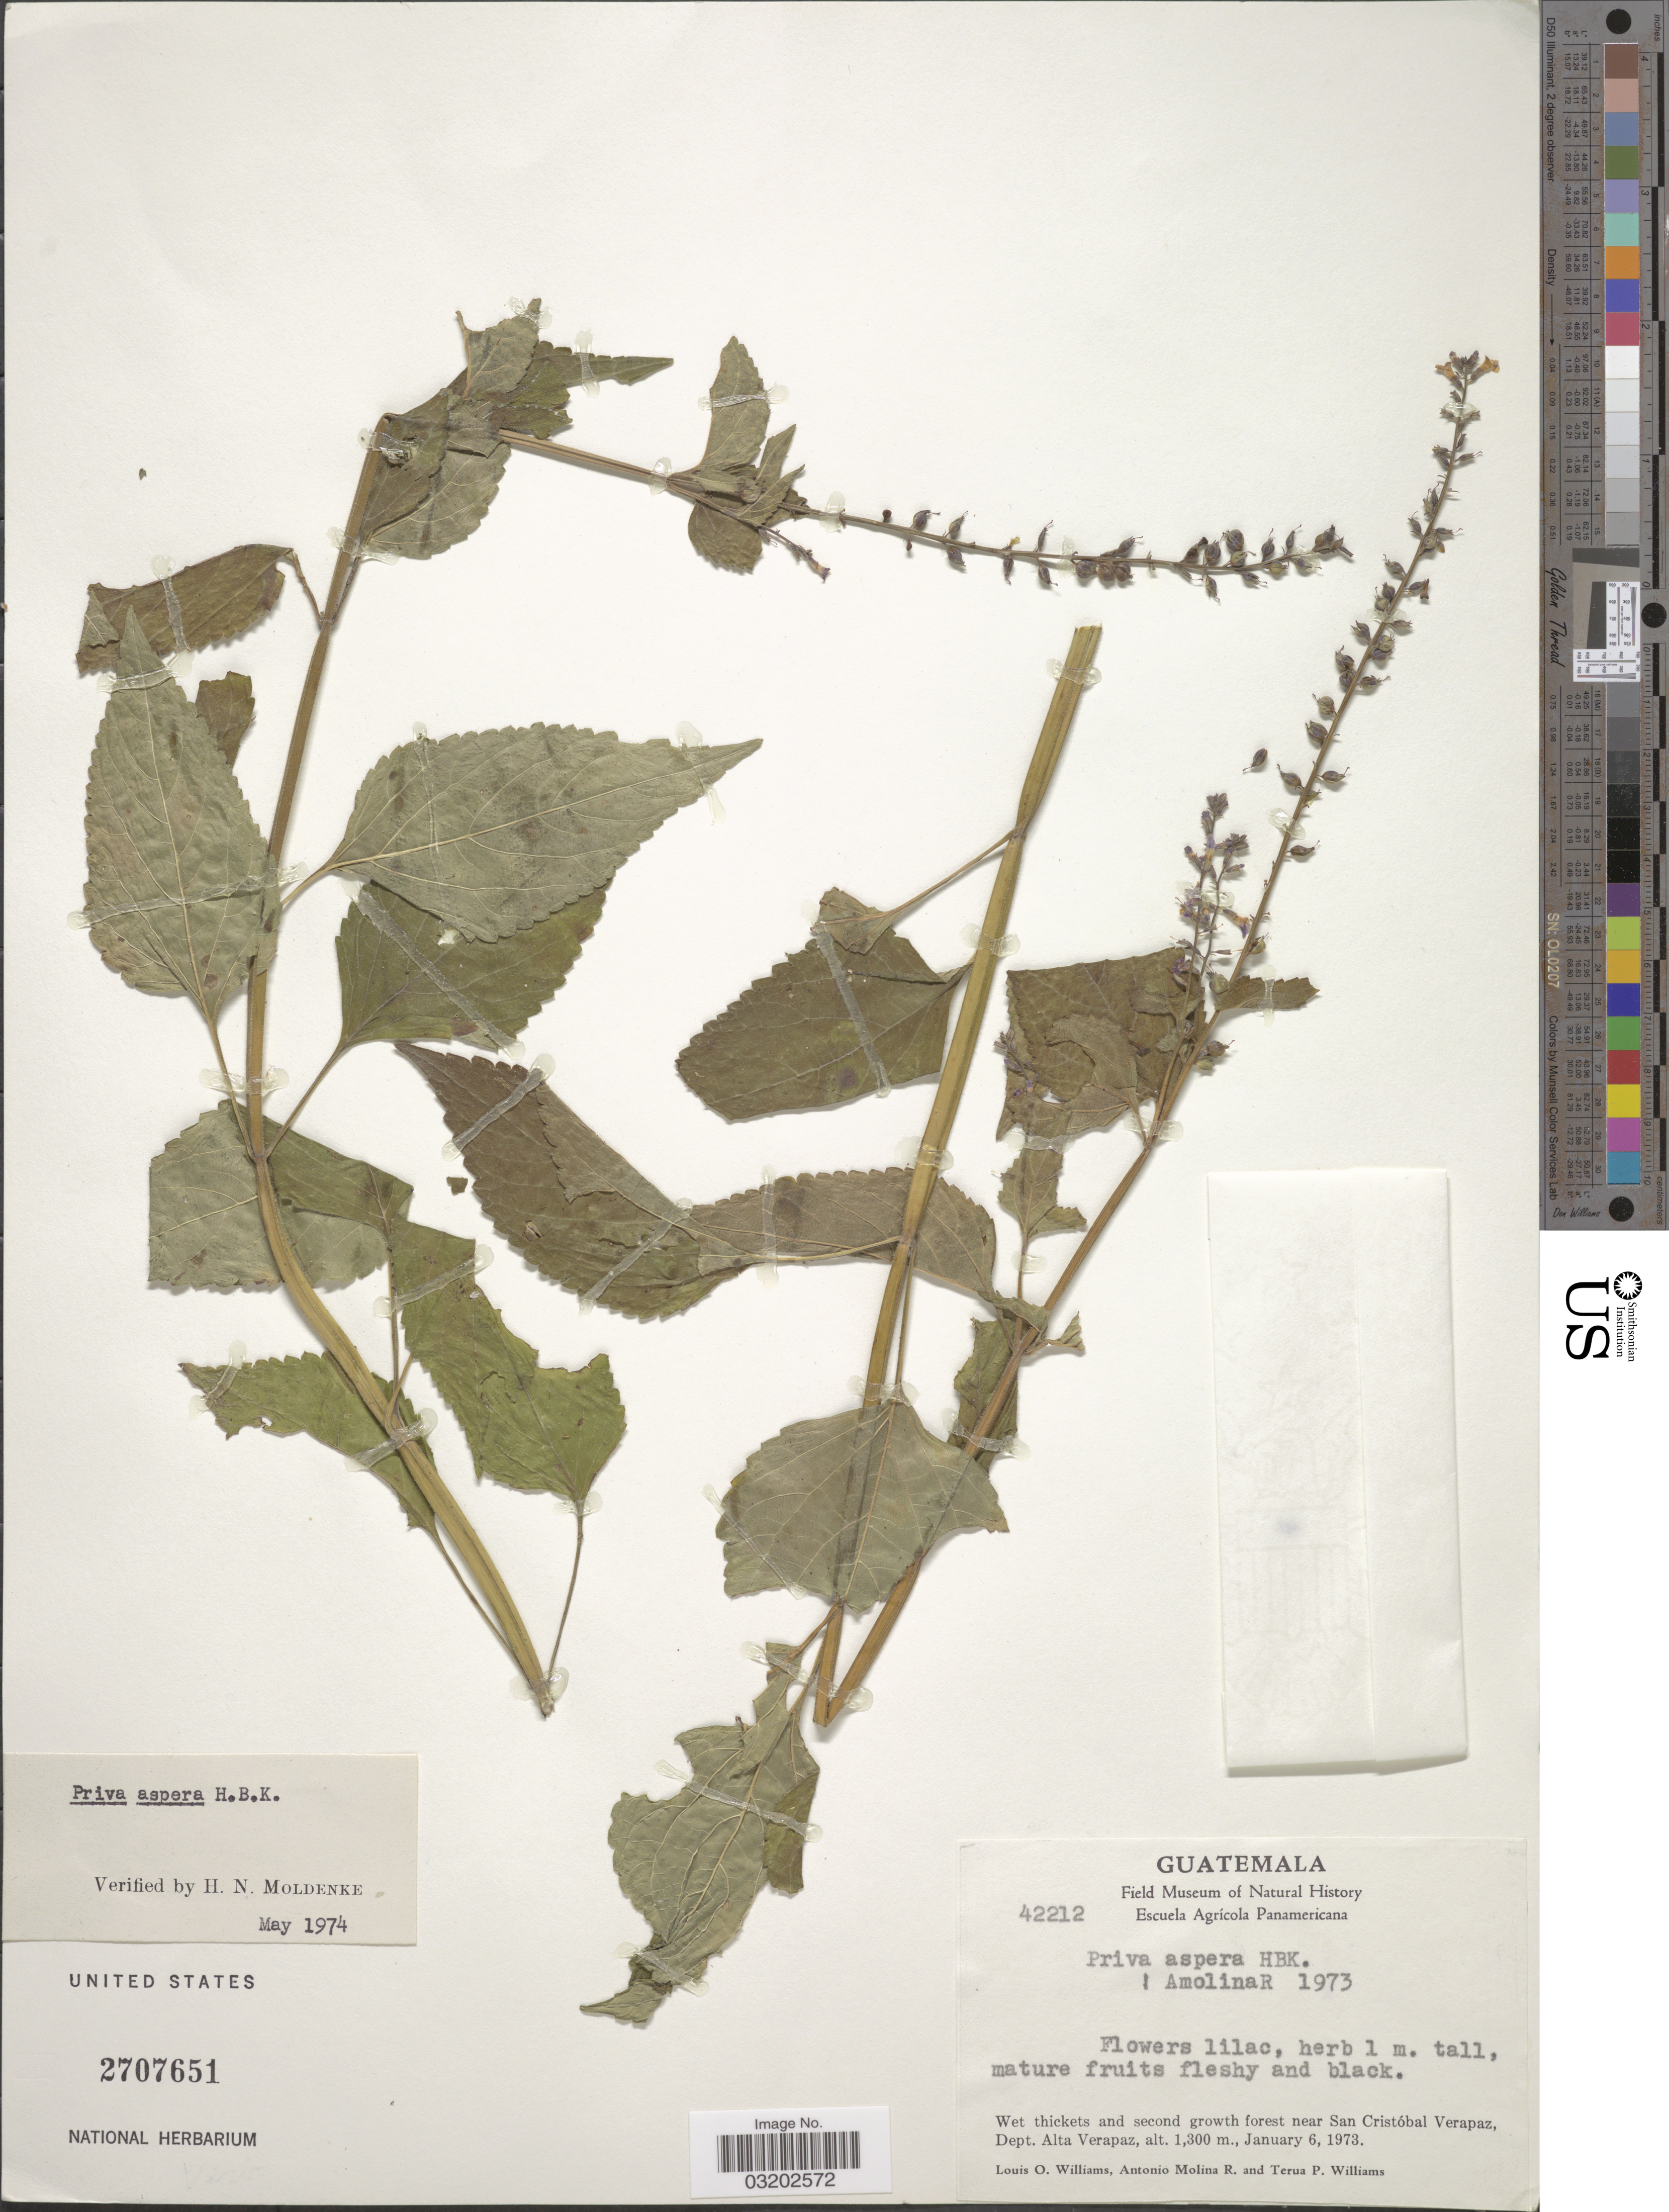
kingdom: Plantae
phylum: Tracheophyta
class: Magnoliopsida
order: Lamiales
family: Verbenaceae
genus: Priva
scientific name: Priva aspera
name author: Kunth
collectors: L. O. Williams, A. Molina R. & T. Williams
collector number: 42212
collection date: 1973-01-06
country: Guatemala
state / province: Alta Verapaz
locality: Wet thickets and second growth forest near San Cristóbal Verapaz, Dept. Alta Verapaz.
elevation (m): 1300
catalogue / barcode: US 2707651